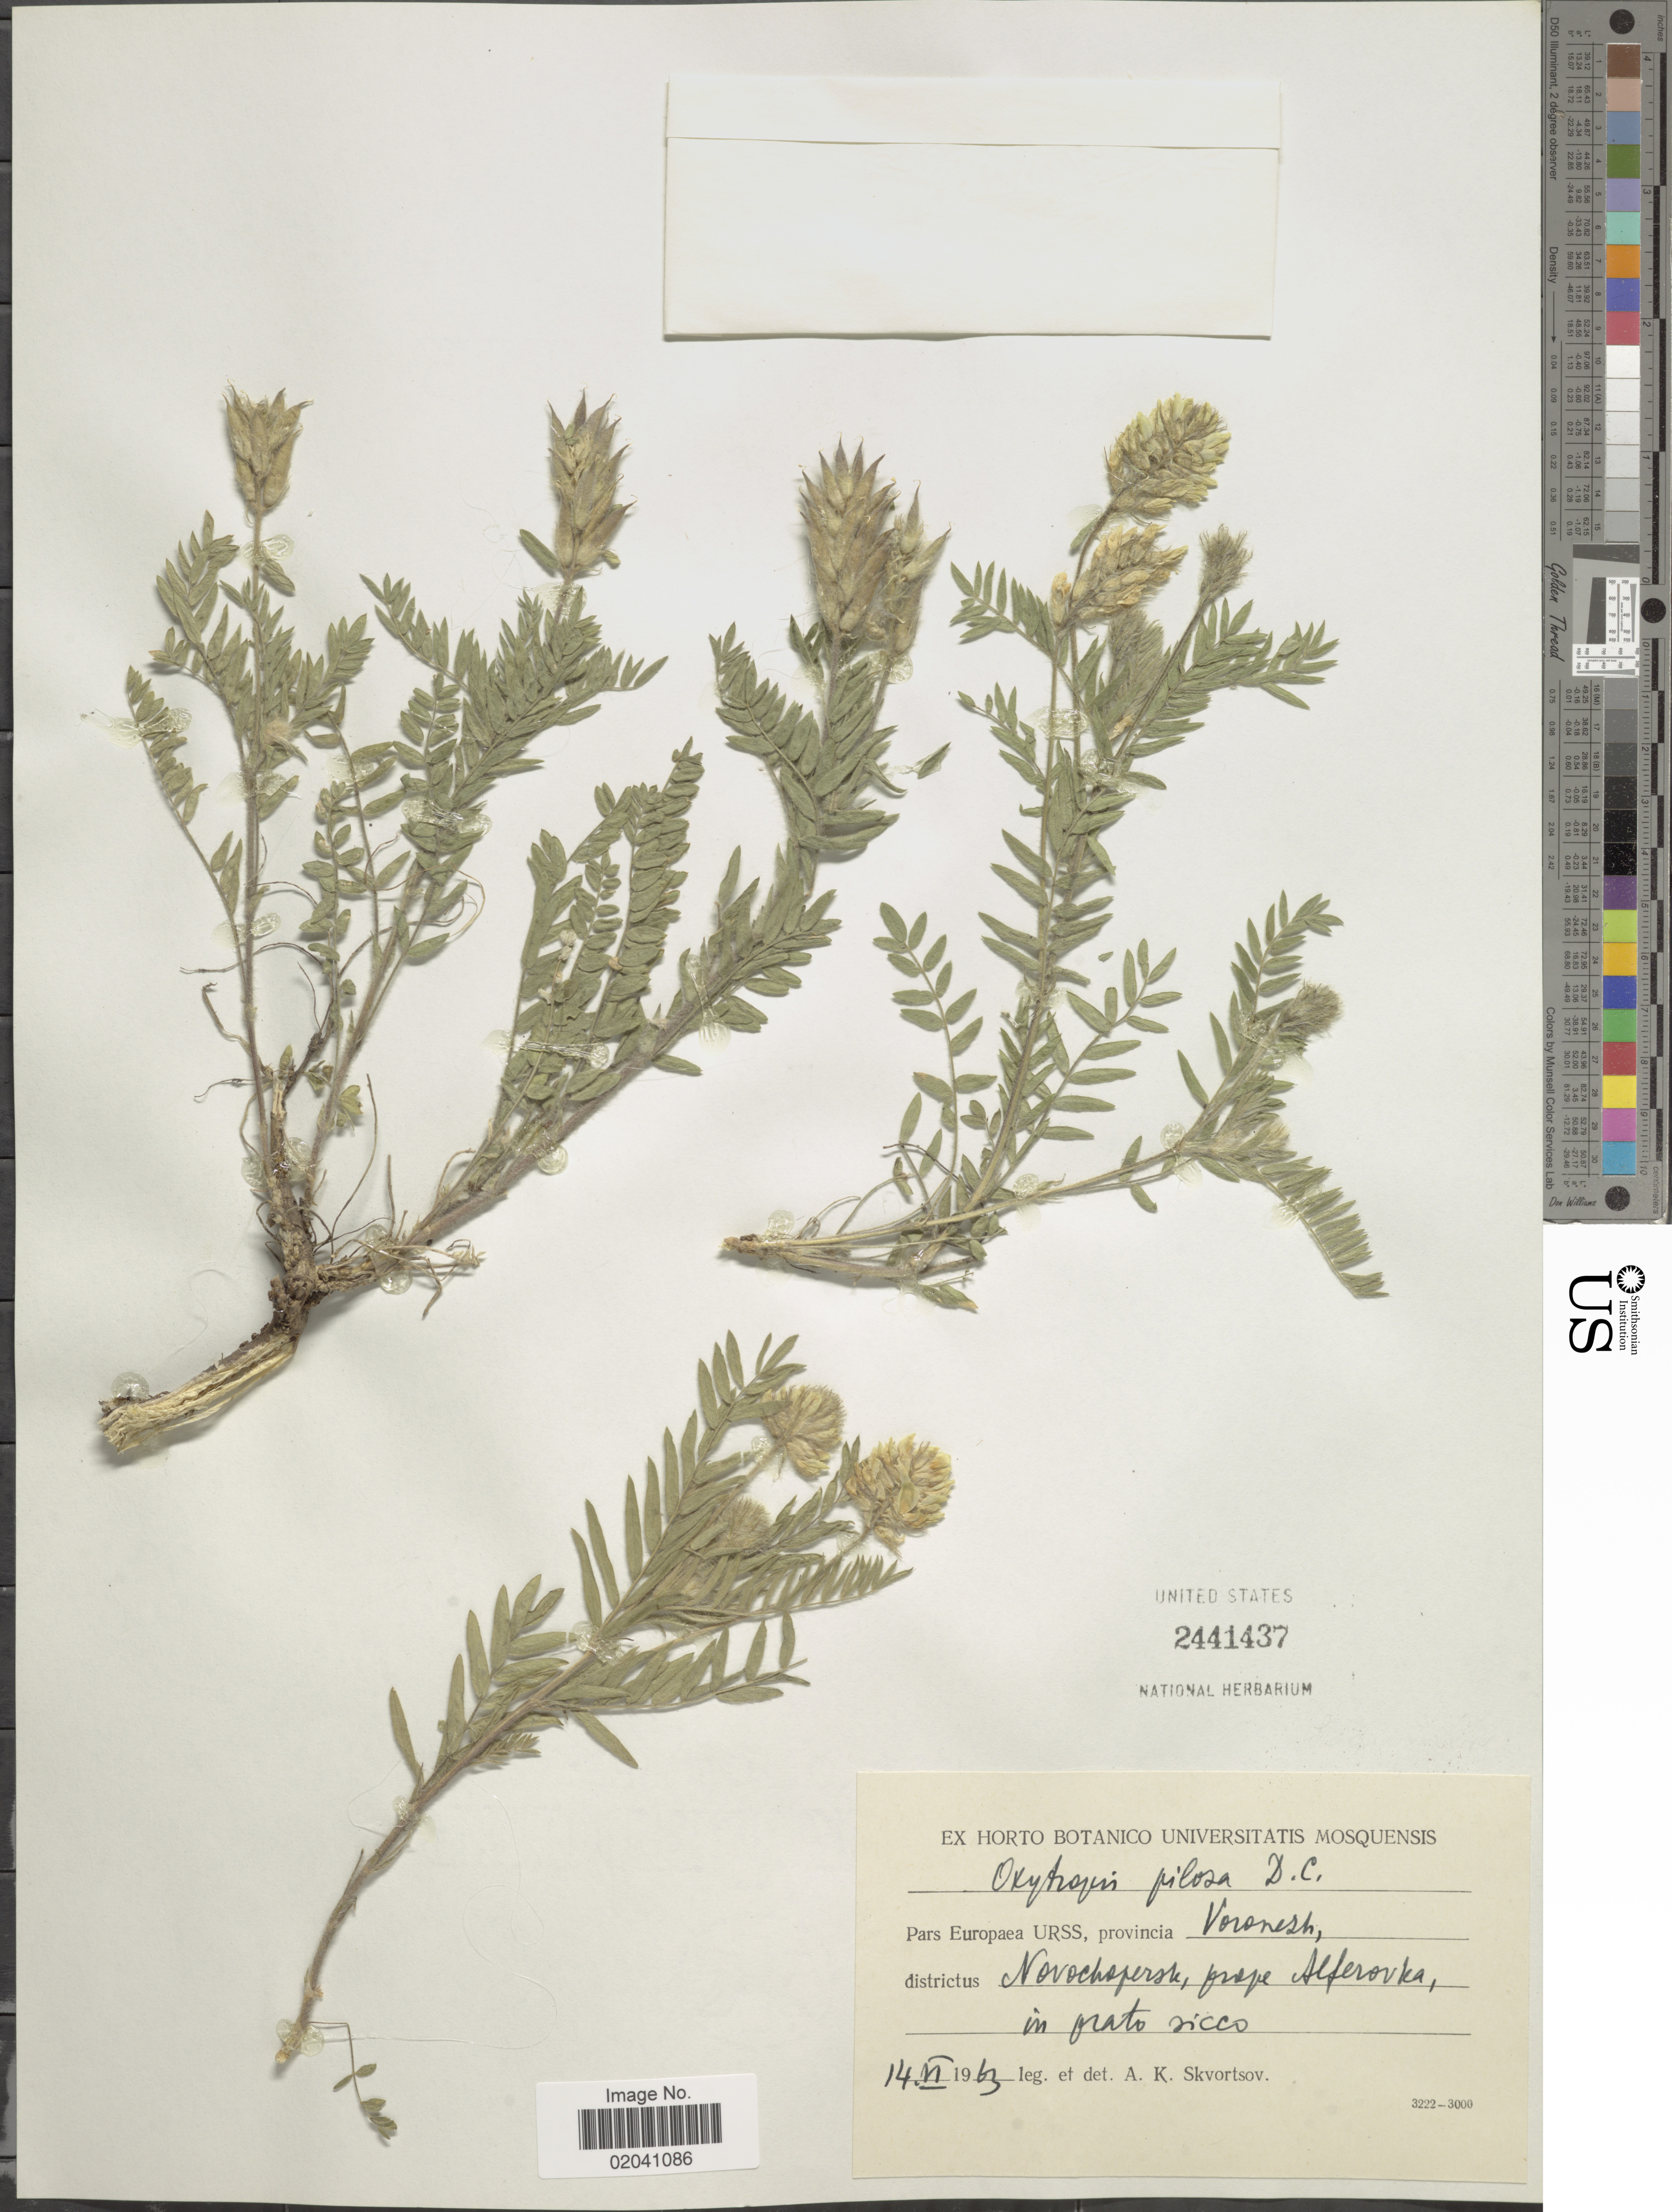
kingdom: Plantae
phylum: Tracheophyta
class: Magnoliopsida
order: Fabales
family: Fabaceae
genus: Oxytropis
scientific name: Oxytropis pilosa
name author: (L.) DC.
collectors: A. K. Skvortsov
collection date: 1963-06-14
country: Russian Federation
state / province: Voronezh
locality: Pars Europaea URSS, provincia Voronezh, districtus Novokhopyorsk, prope Alferovka, in prate sicco.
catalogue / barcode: US 2441437